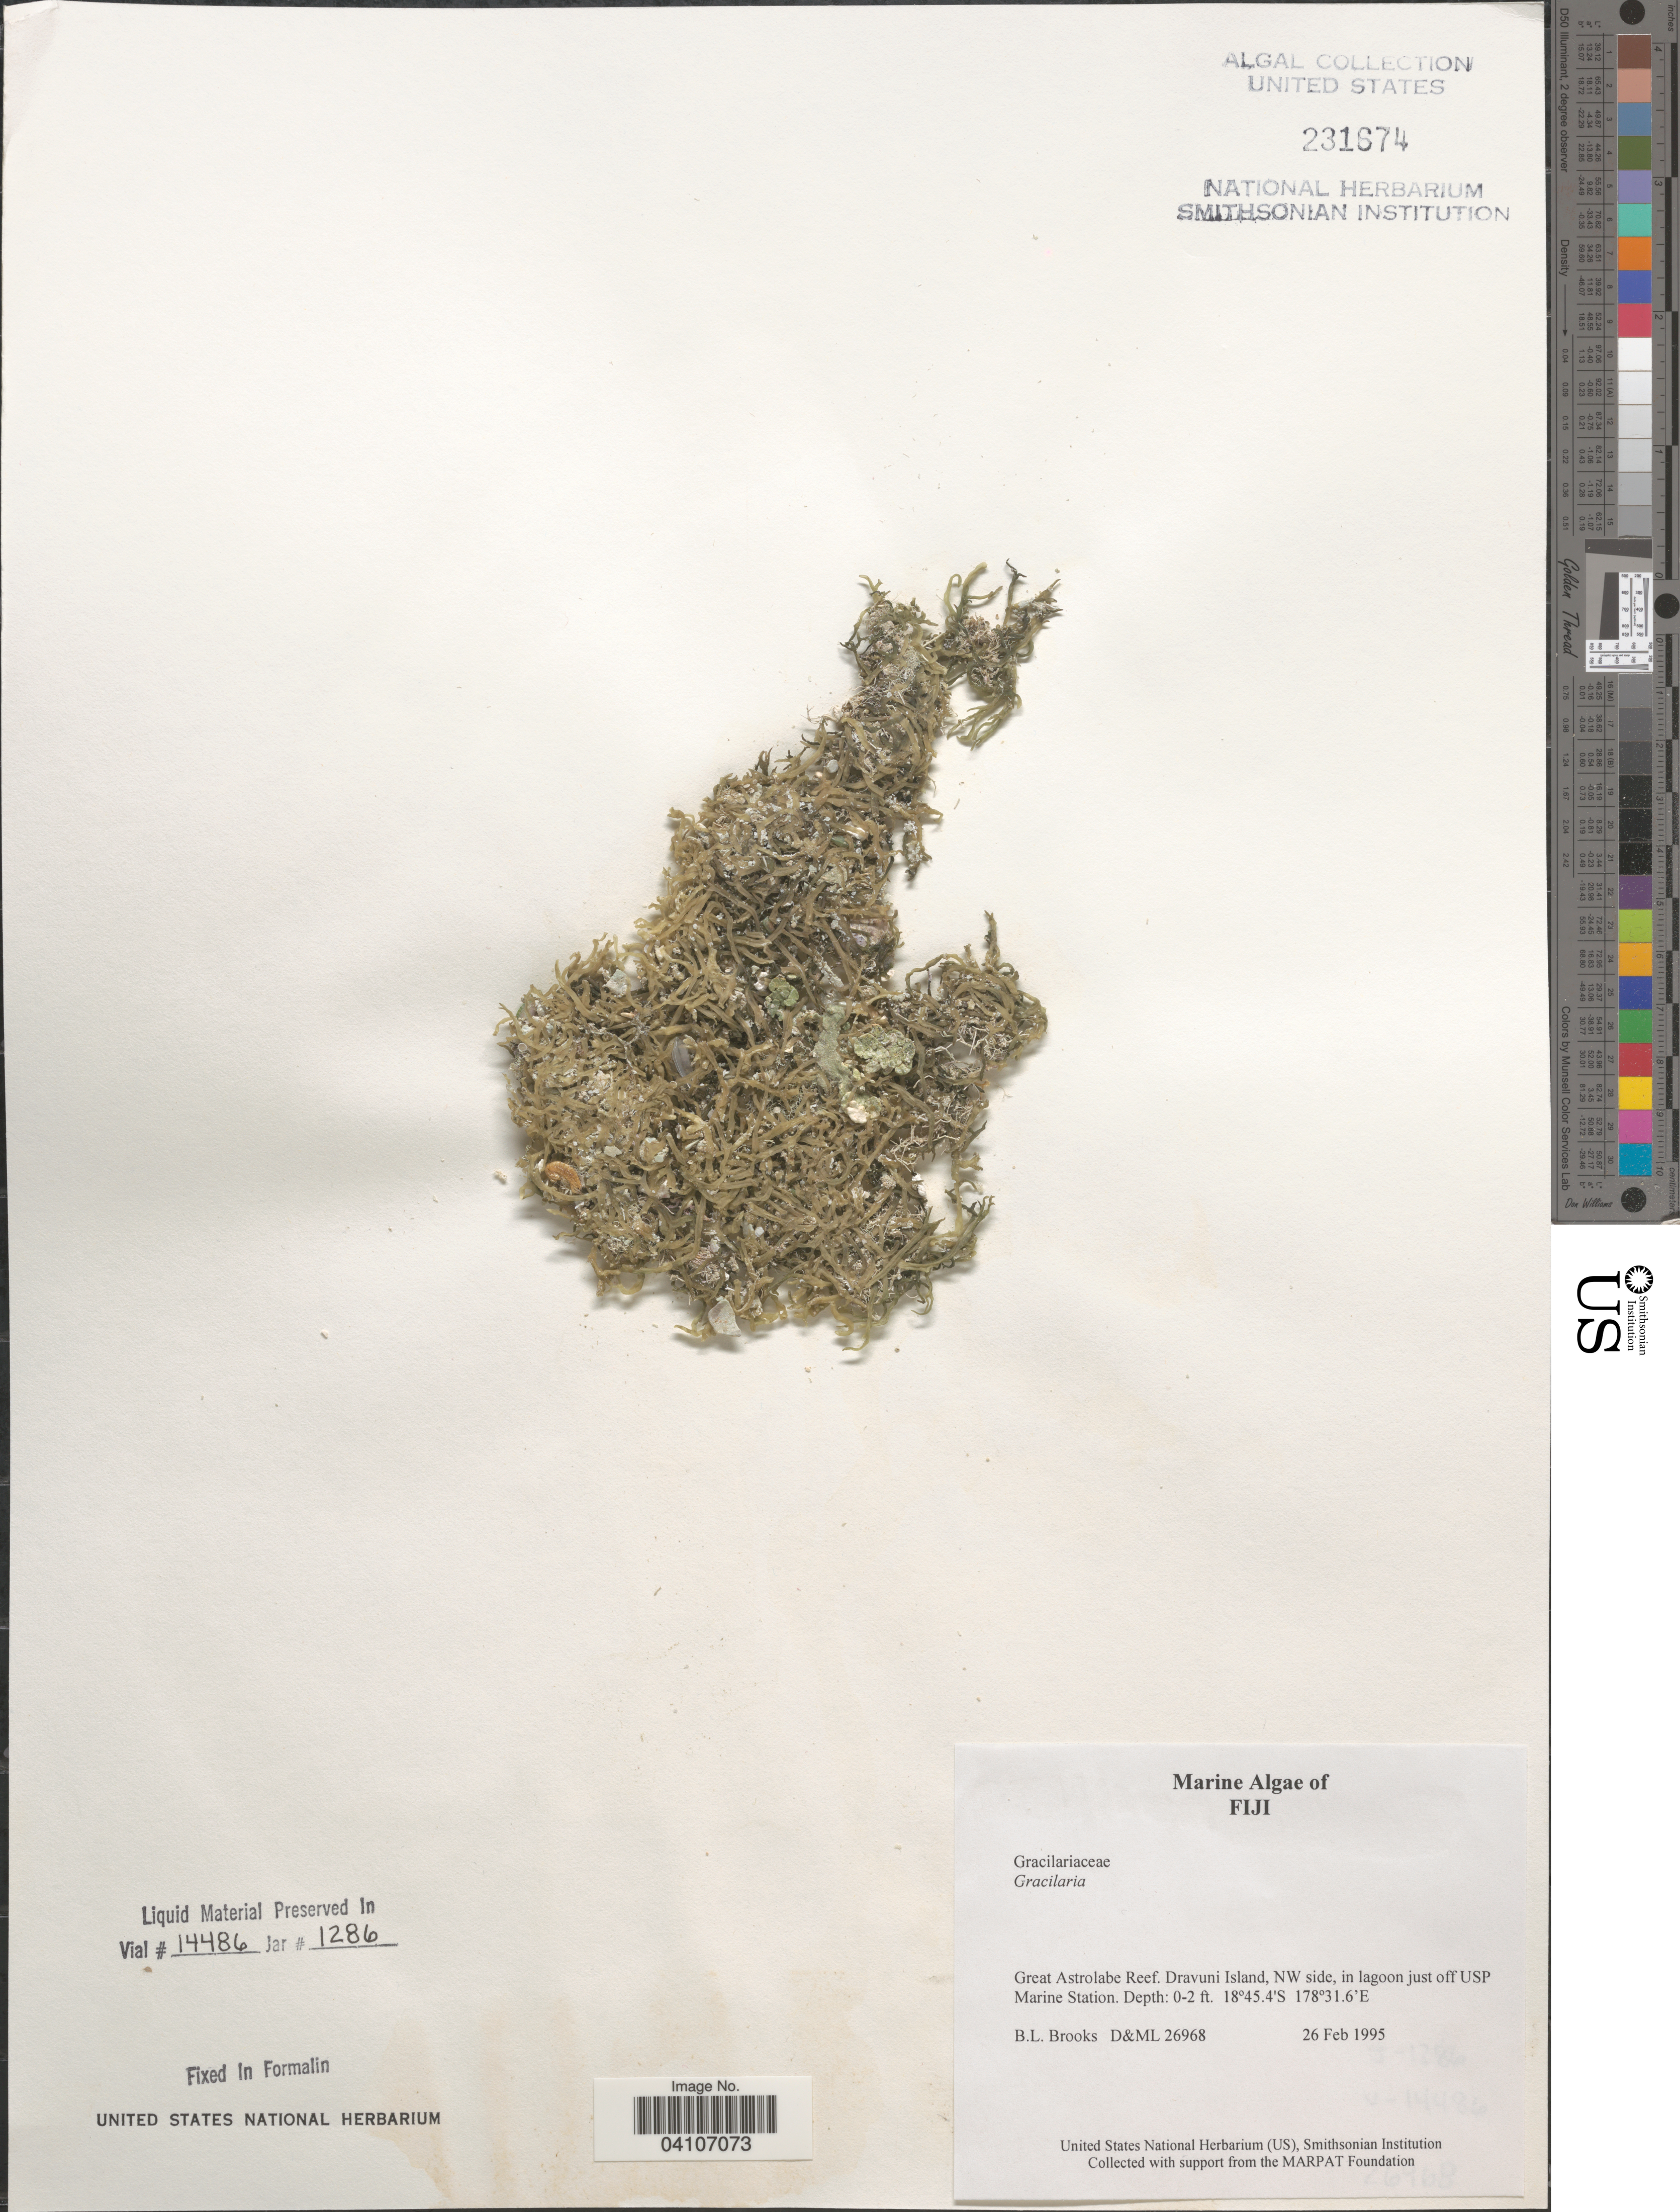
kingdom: Plantae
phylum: Rhodophyta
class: Florideophyceae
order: Gracilariales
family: Gracilariaceae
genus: Gracilaria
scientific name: Gracilaria sp.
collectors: B. Brooks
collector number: D&ML26968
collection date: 1995-02-26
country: Fiji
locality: Great Astrolabe Reef. Dravuni Island, NW side, in lagoon just off USP Marine Station.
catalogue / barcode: US 231674